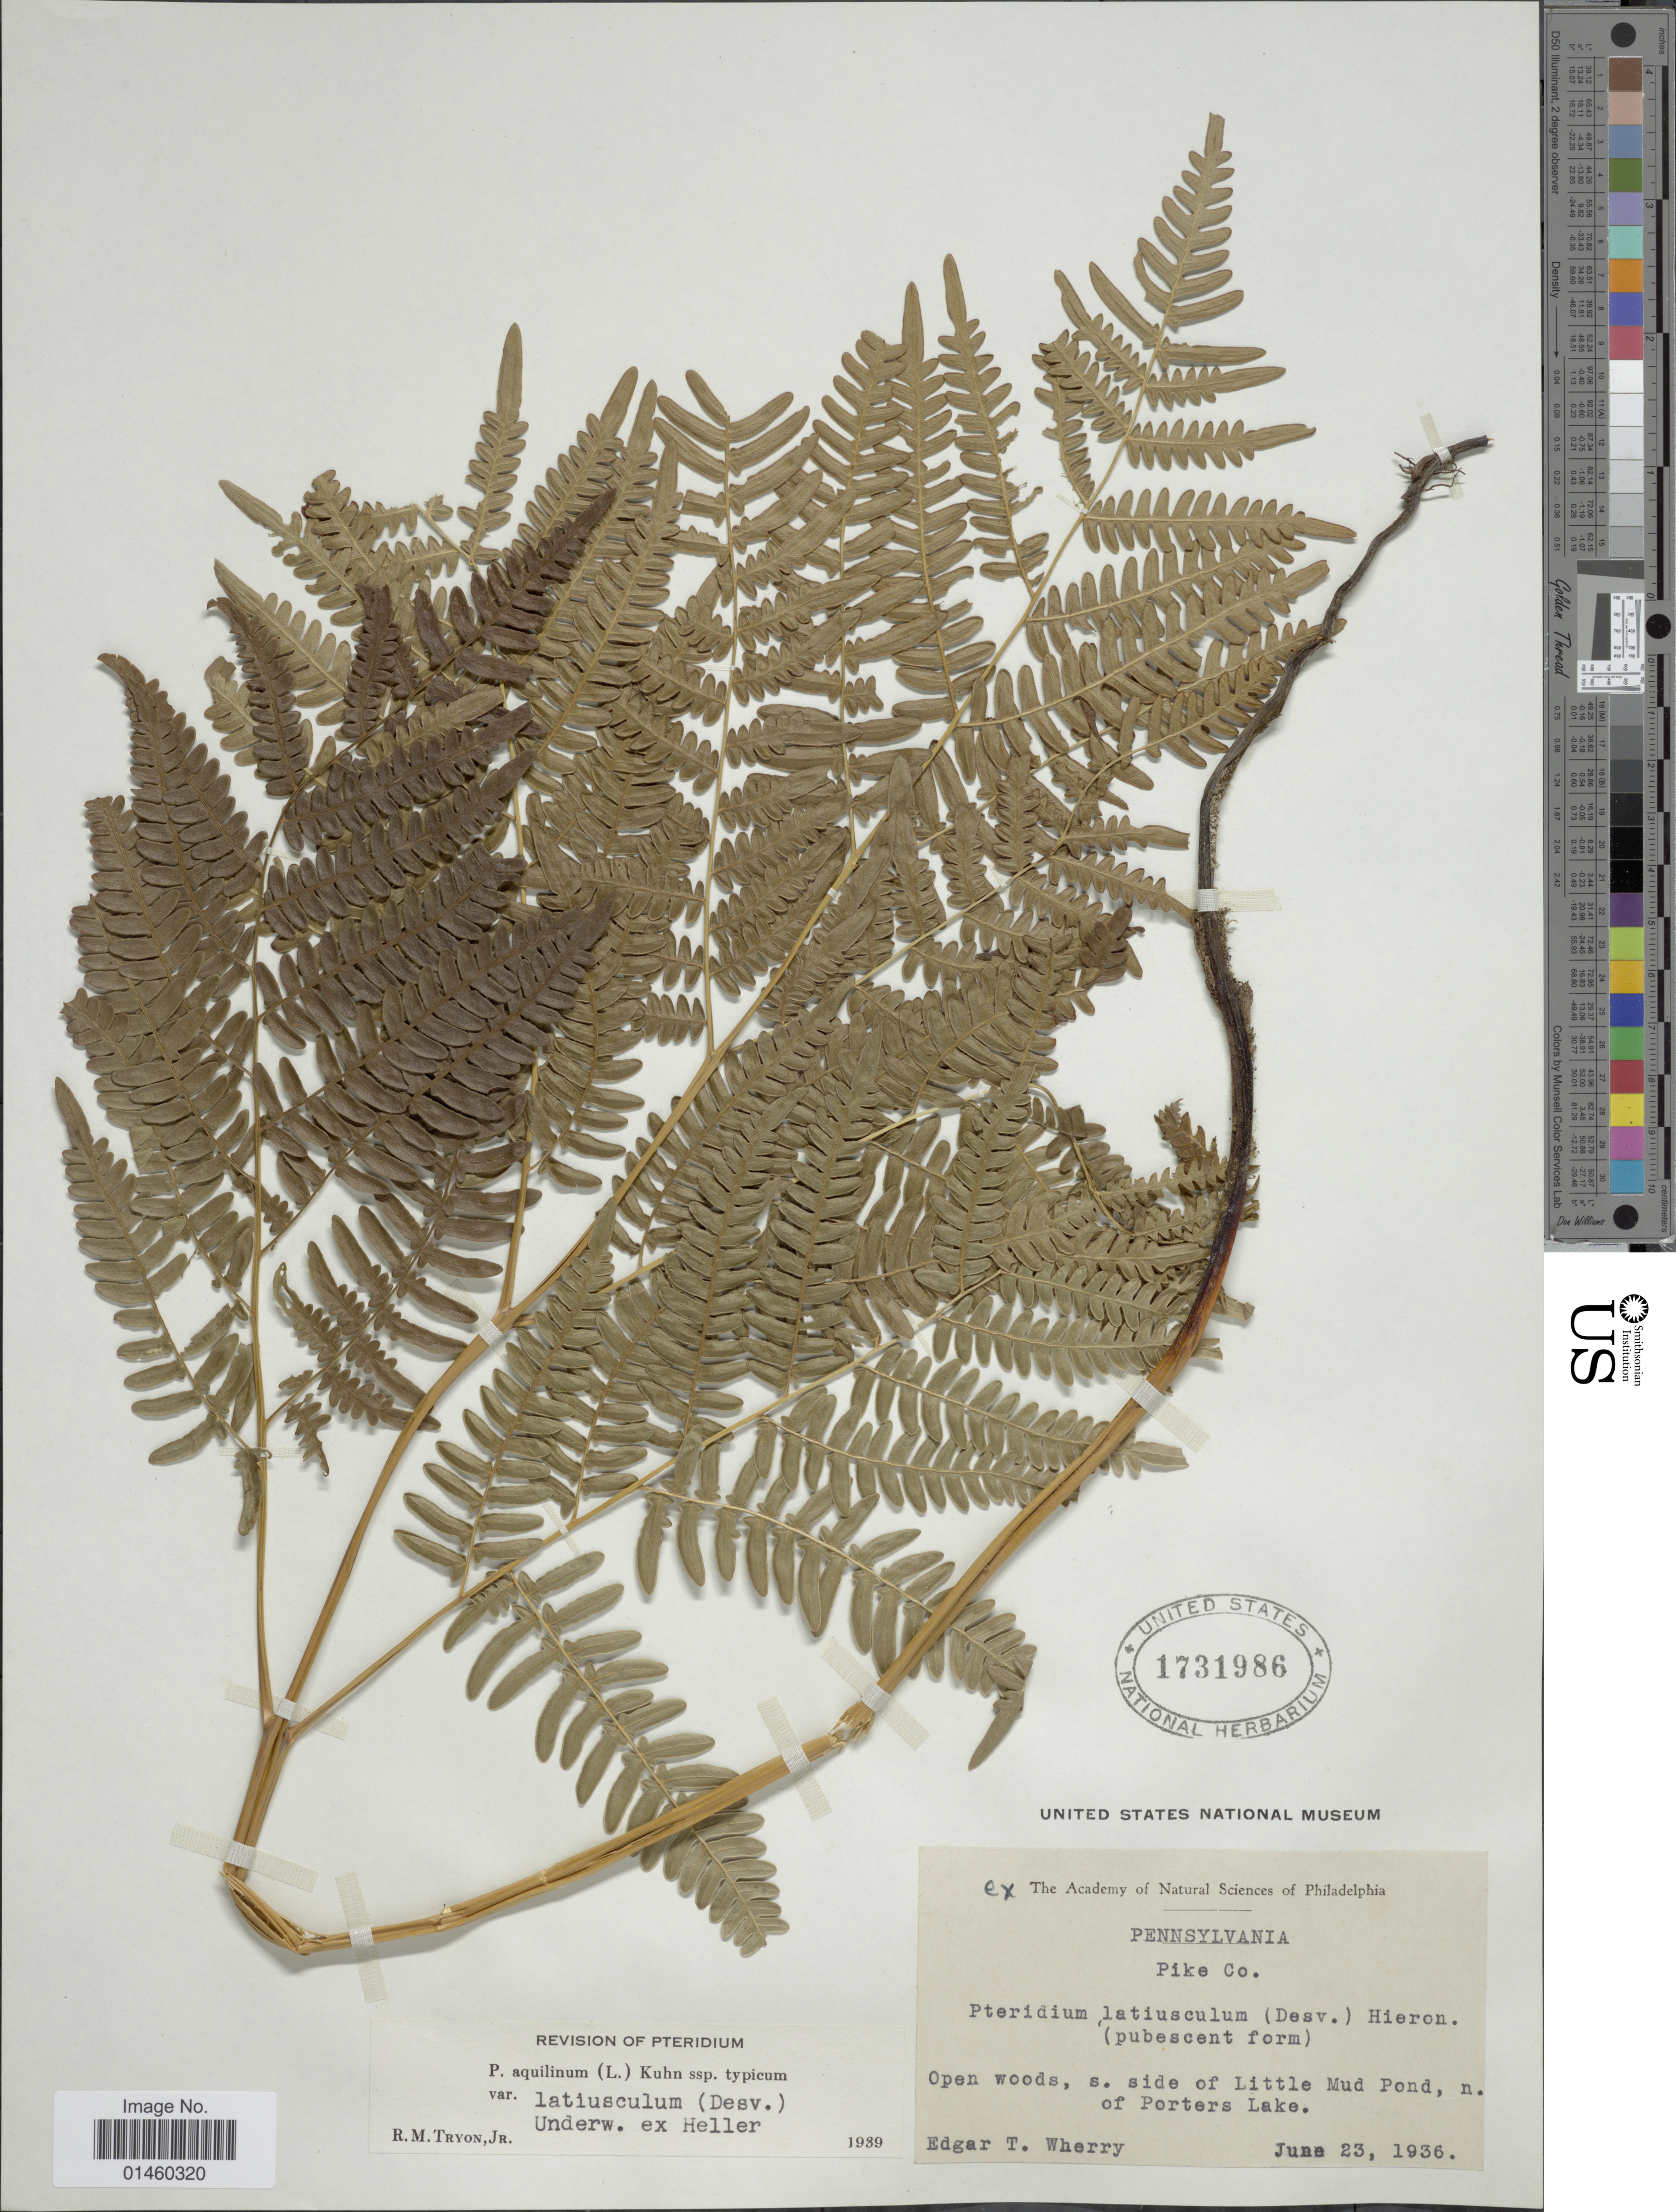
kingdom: Plantae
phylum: Tracheophyta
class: Polypodiopsida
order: Polypodiales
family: Dennstaedtiaceae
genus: Pteridium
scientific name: Pteridium aquilinum var. latiusculum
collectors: E. T. Wherry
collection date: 1936-06-23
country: United States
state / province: Pennsylvania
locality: Pike Co. S. side of Little Mud Pond, n. of Porters Lake.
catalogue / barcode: US 1731986